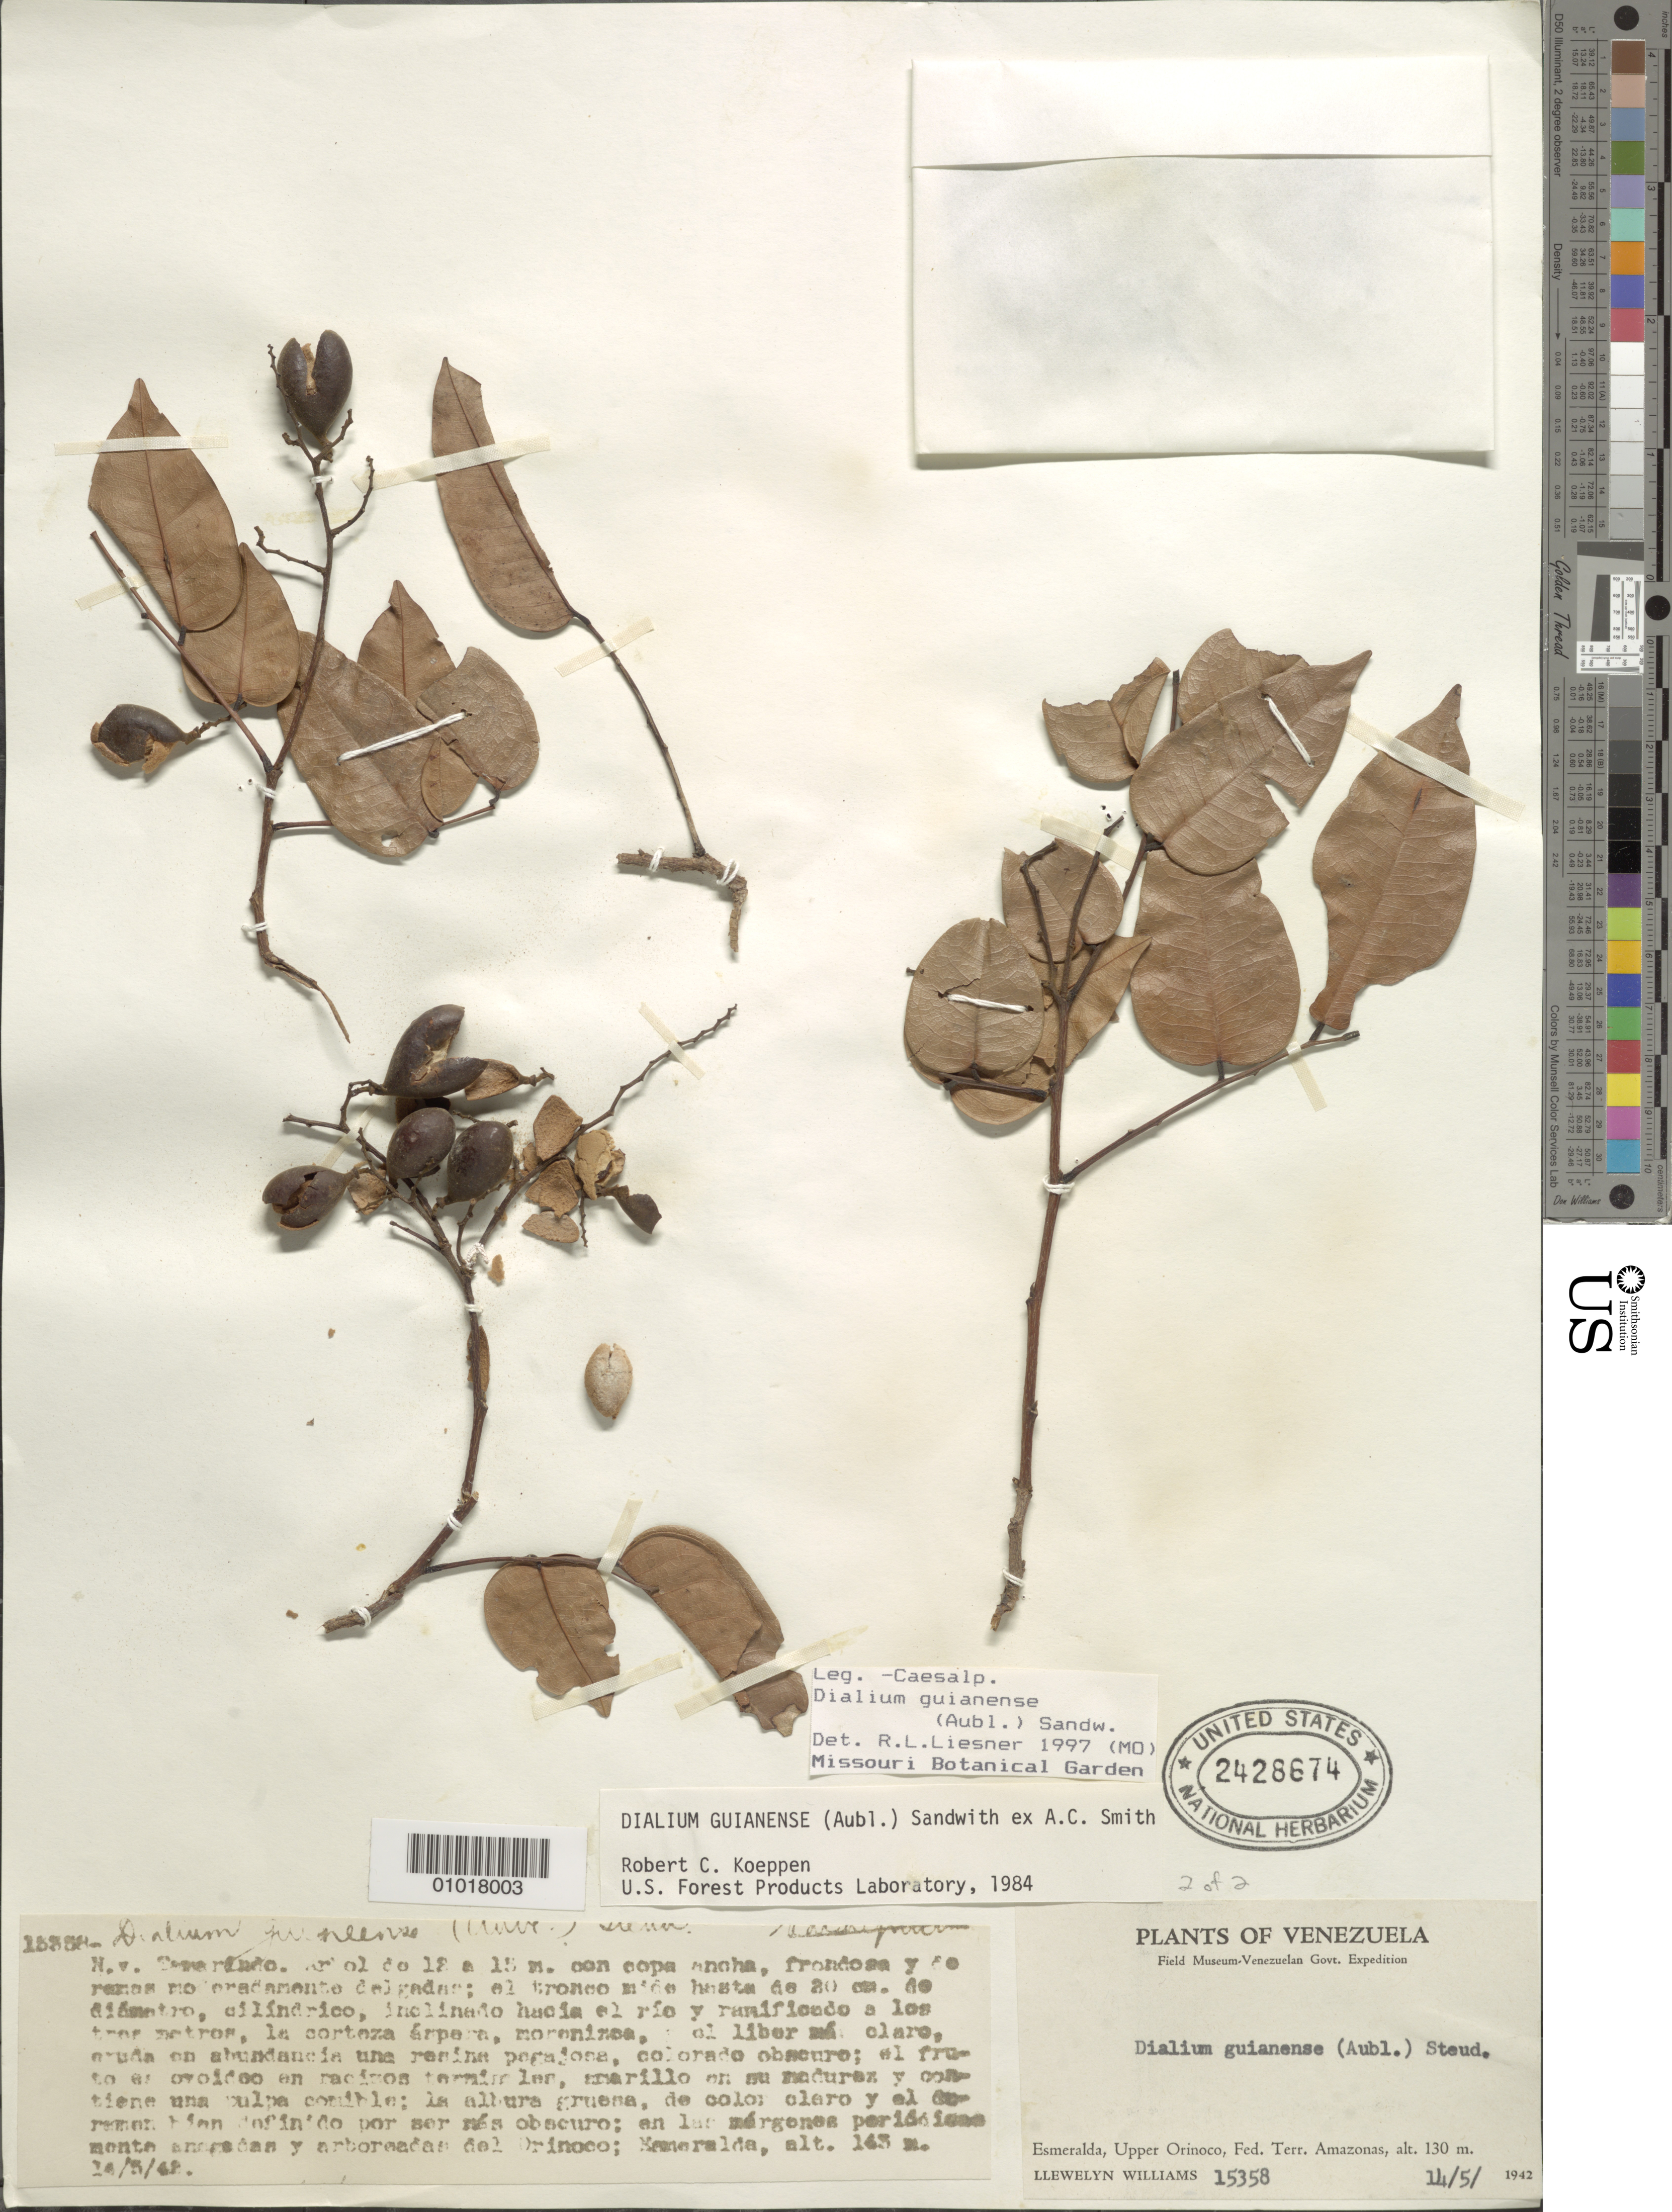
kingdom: Plantae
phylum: Tracheophyta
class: Magnoliopsida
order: Fabales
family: Fabaceae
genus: Dialium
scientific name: Dialium guianense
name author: (Aubl.) Sandwith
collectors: Ll. Williams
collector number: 15358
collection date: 1942-05-14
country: Venezuela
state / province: Amazonas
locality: Esmeralda, Upper Orinoco, Fed. Terr. Amazonas.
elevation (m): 130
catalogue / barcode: US 2428674